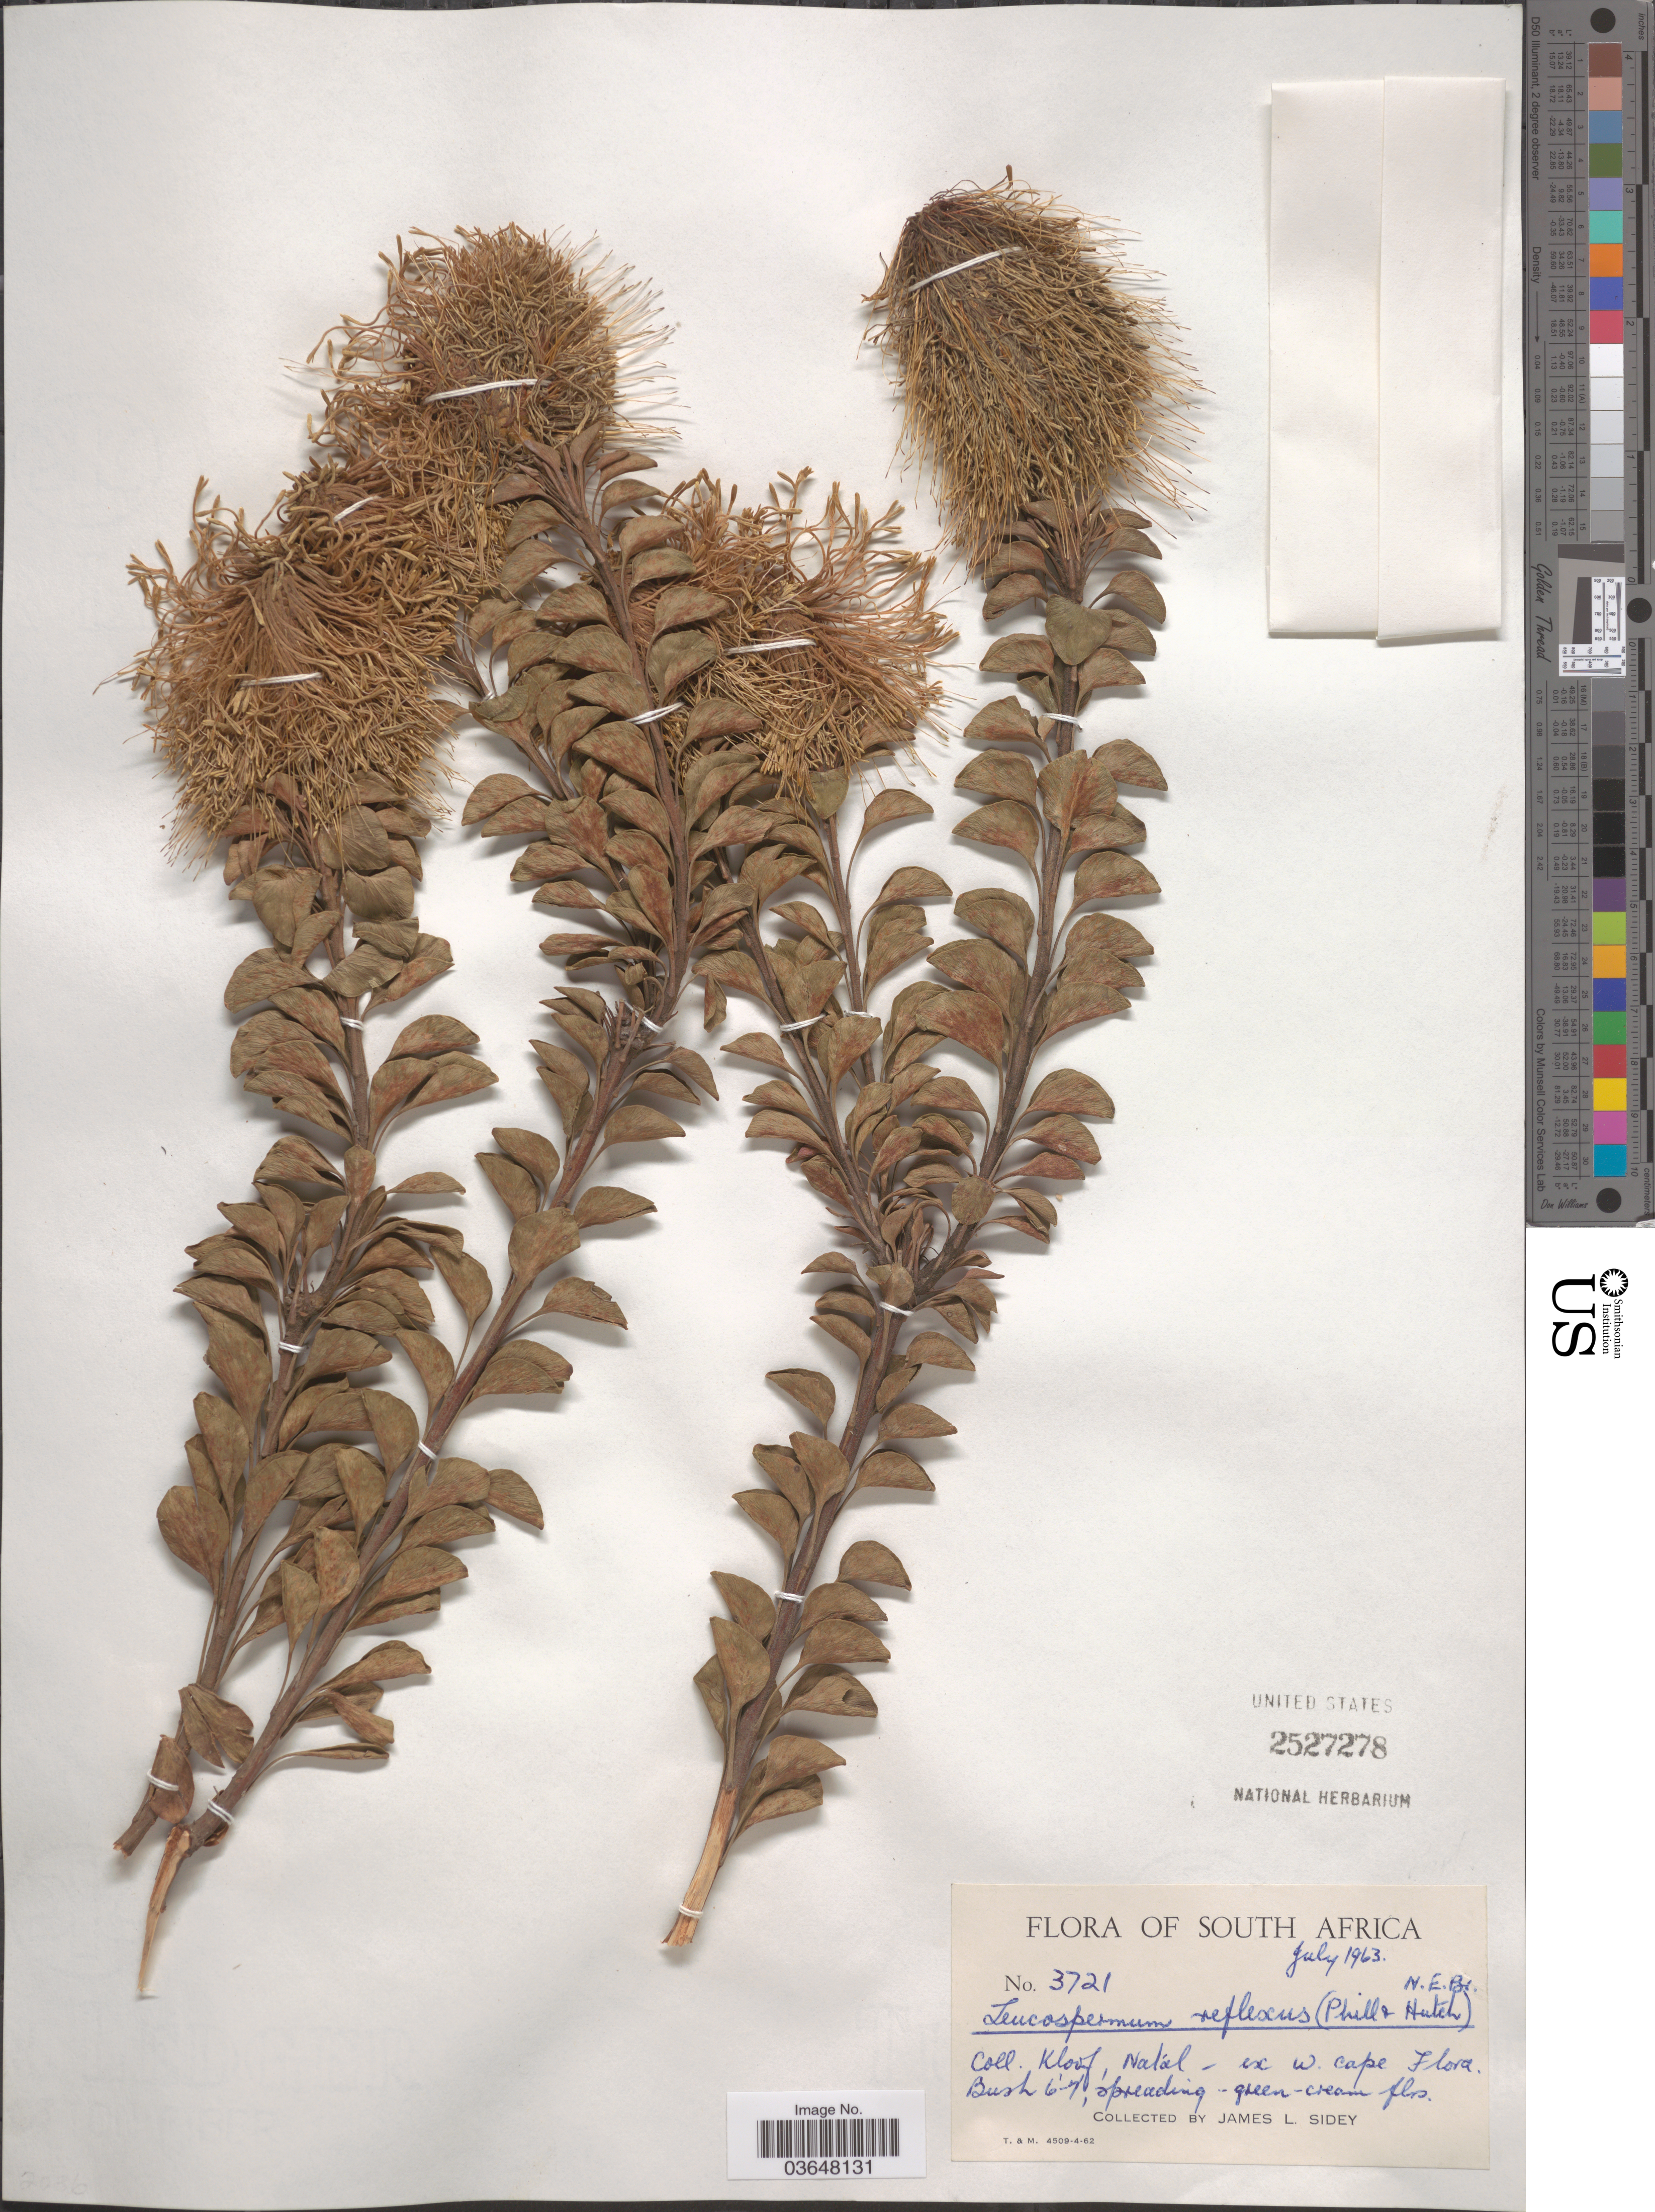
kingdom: Plantae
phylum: Tracheophyta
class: Magnoliopsida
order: Proteales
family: Proteaceae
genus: Leucospermum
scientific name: Leucospermum reflexum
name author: H. Buek ex Meisn.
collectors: J. L. Sidey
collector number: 3721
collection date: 1963-07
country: South Africa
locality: Kloof, Natál - ex W. Cape.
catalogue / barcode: US 2527278